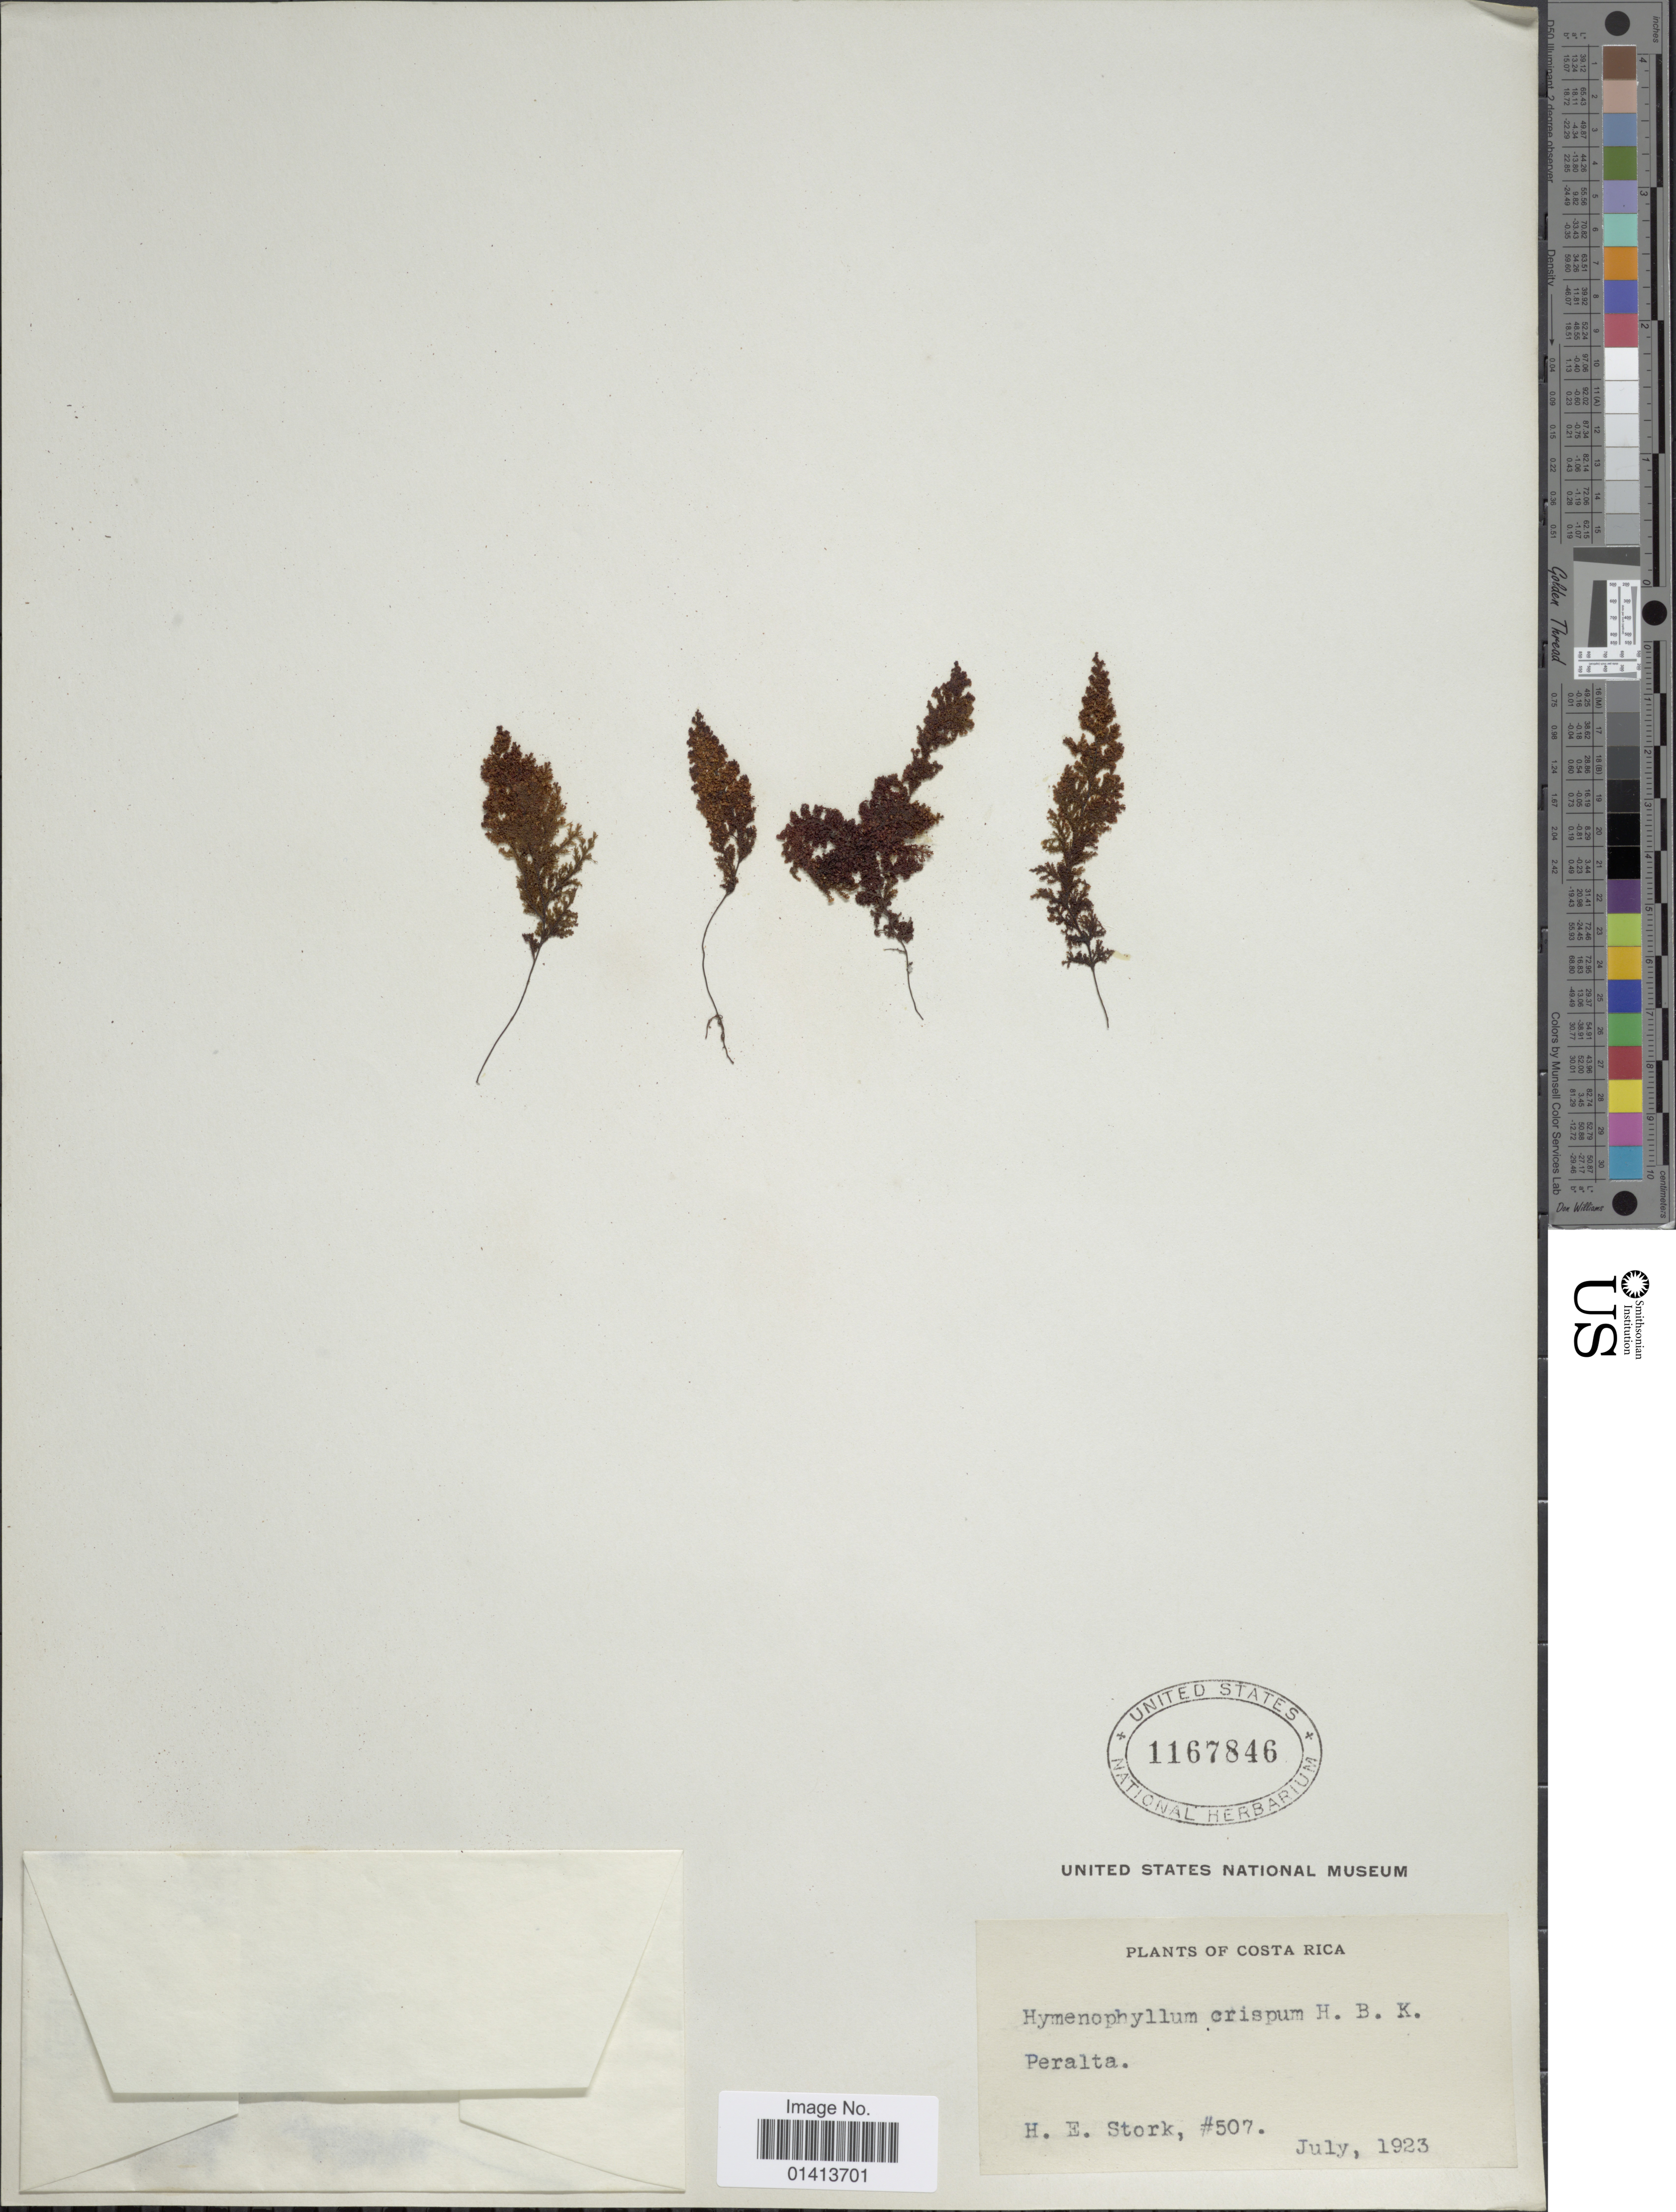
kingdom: Plantae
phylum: Tracheophyta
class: Polypodiopsida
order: Hymenophyllales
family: Hymenophyllaceae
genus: Hymenophyllum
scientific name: Hymenophyllum contortum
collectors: H. E. Stork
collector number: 507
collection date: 1923-07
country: Costa Rica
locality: Peralta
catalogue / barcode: US 1167846